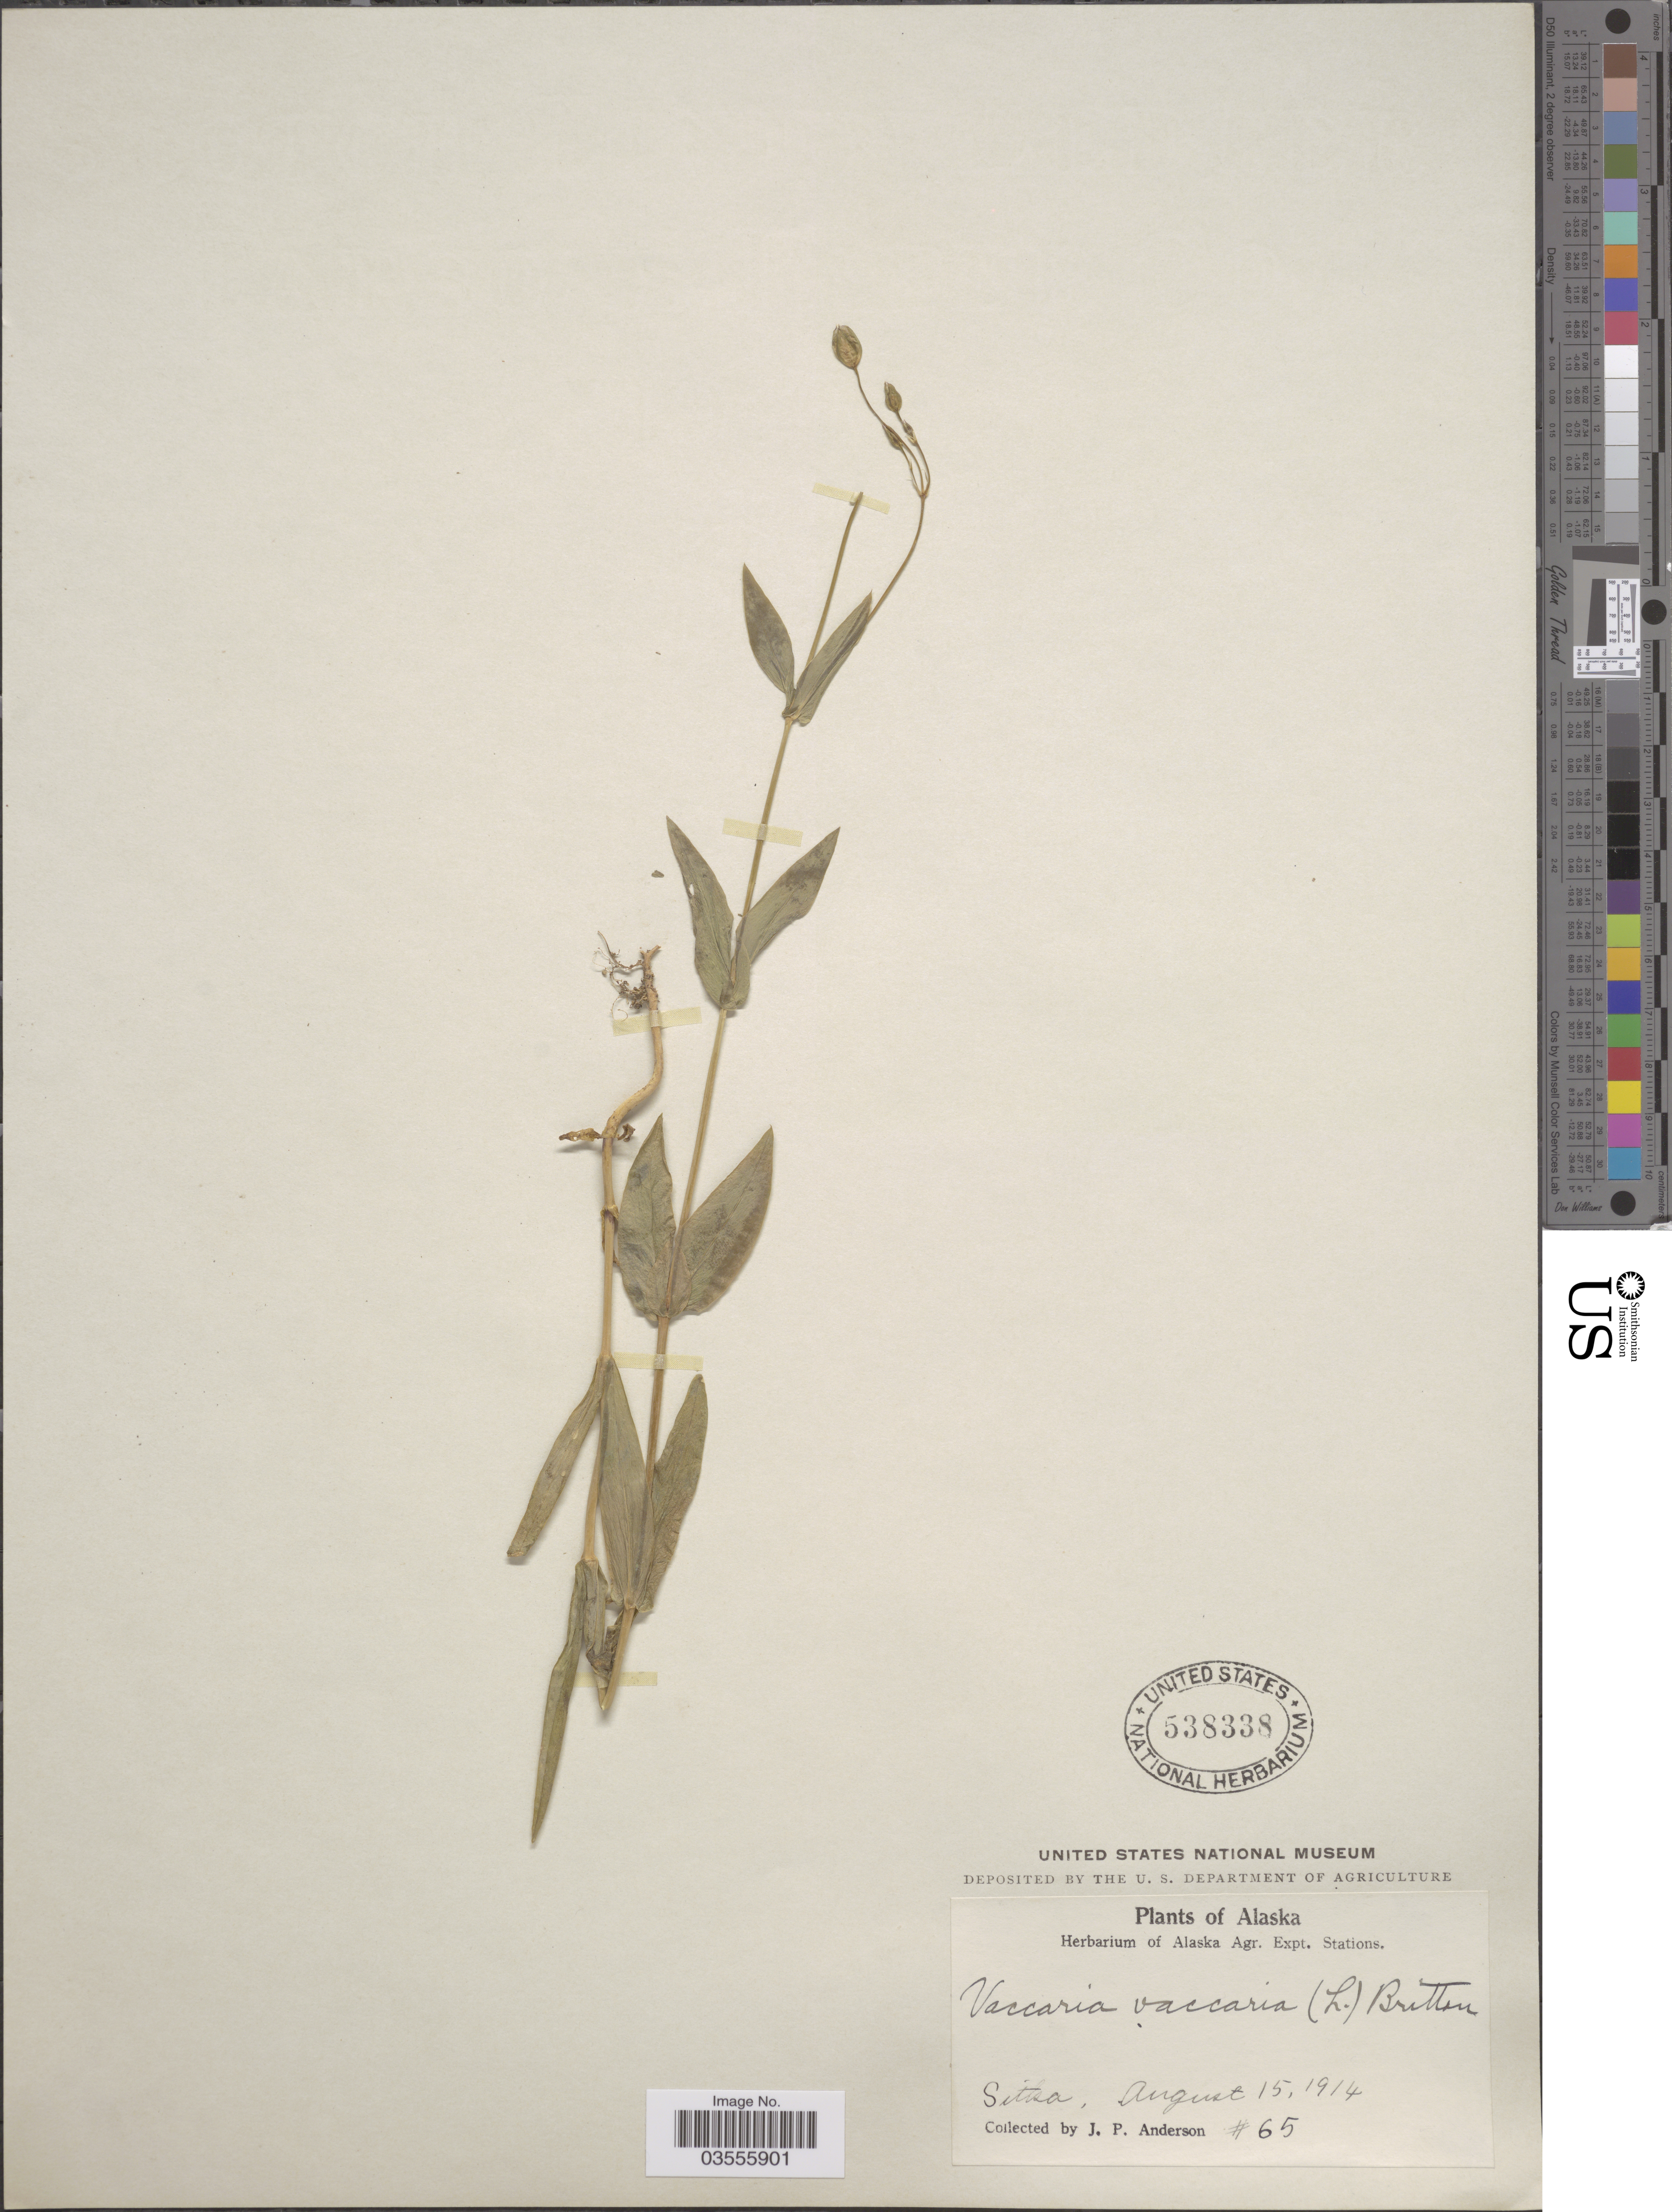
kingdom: Plantae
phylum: Tracheophyta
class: Magnoliopsida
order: Caryophyllales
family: Caryophyllaceae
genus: Gypsophila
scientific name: Gypsophila vaccaria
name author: (L.) Sm.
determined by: Strong, M. T., (US), Smithsonian Institution - National Museum of Natural History (UNITED STATES)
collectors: J. P. Anderson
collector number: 65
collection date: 1914-08-15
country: United States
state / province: Alaska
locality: Sitka.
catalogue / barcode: US 538338